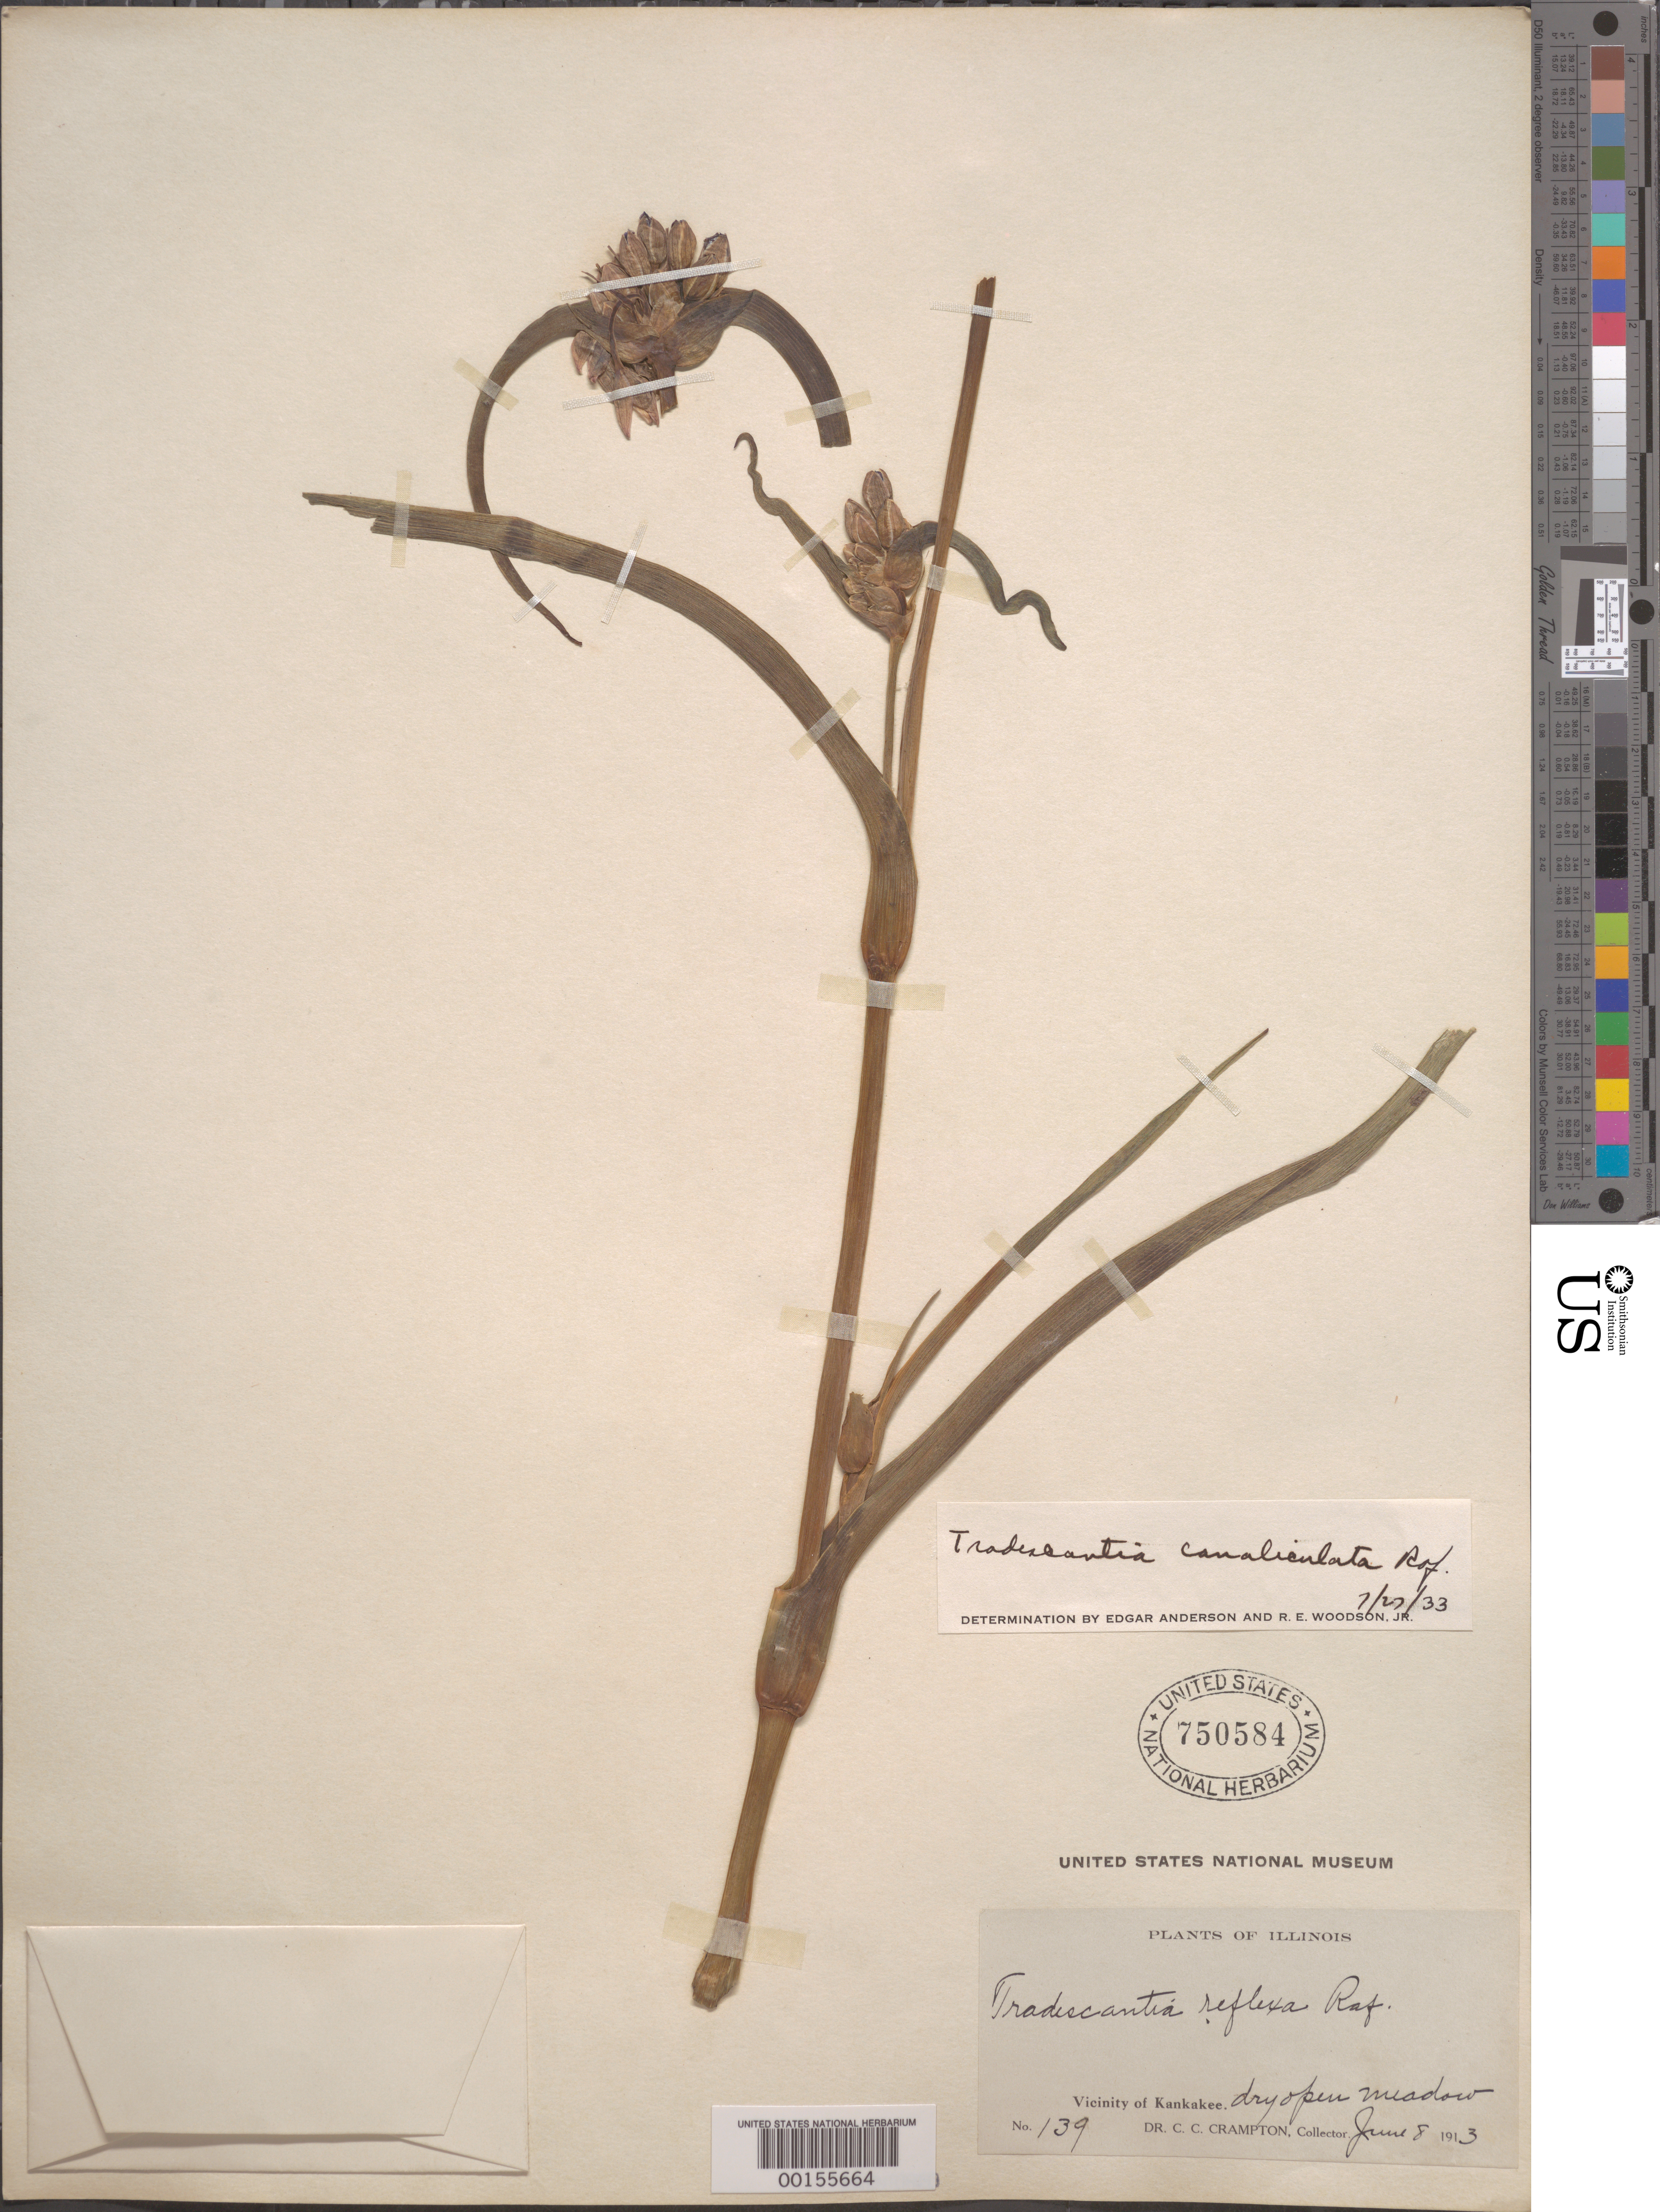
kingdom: Plantae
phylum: Tracheophyta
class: Liliopsida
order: Commelinales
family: Commelinaceae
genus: Tradescantia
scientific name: Tradescantia ohiensis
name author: Raf.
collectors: C. Crampton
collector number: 139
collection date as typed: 08 Jun 1913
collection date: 1913-06-08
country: United States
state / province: Illinois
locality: Near kankakee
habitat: Dry, open meadow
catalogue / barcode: US 750584